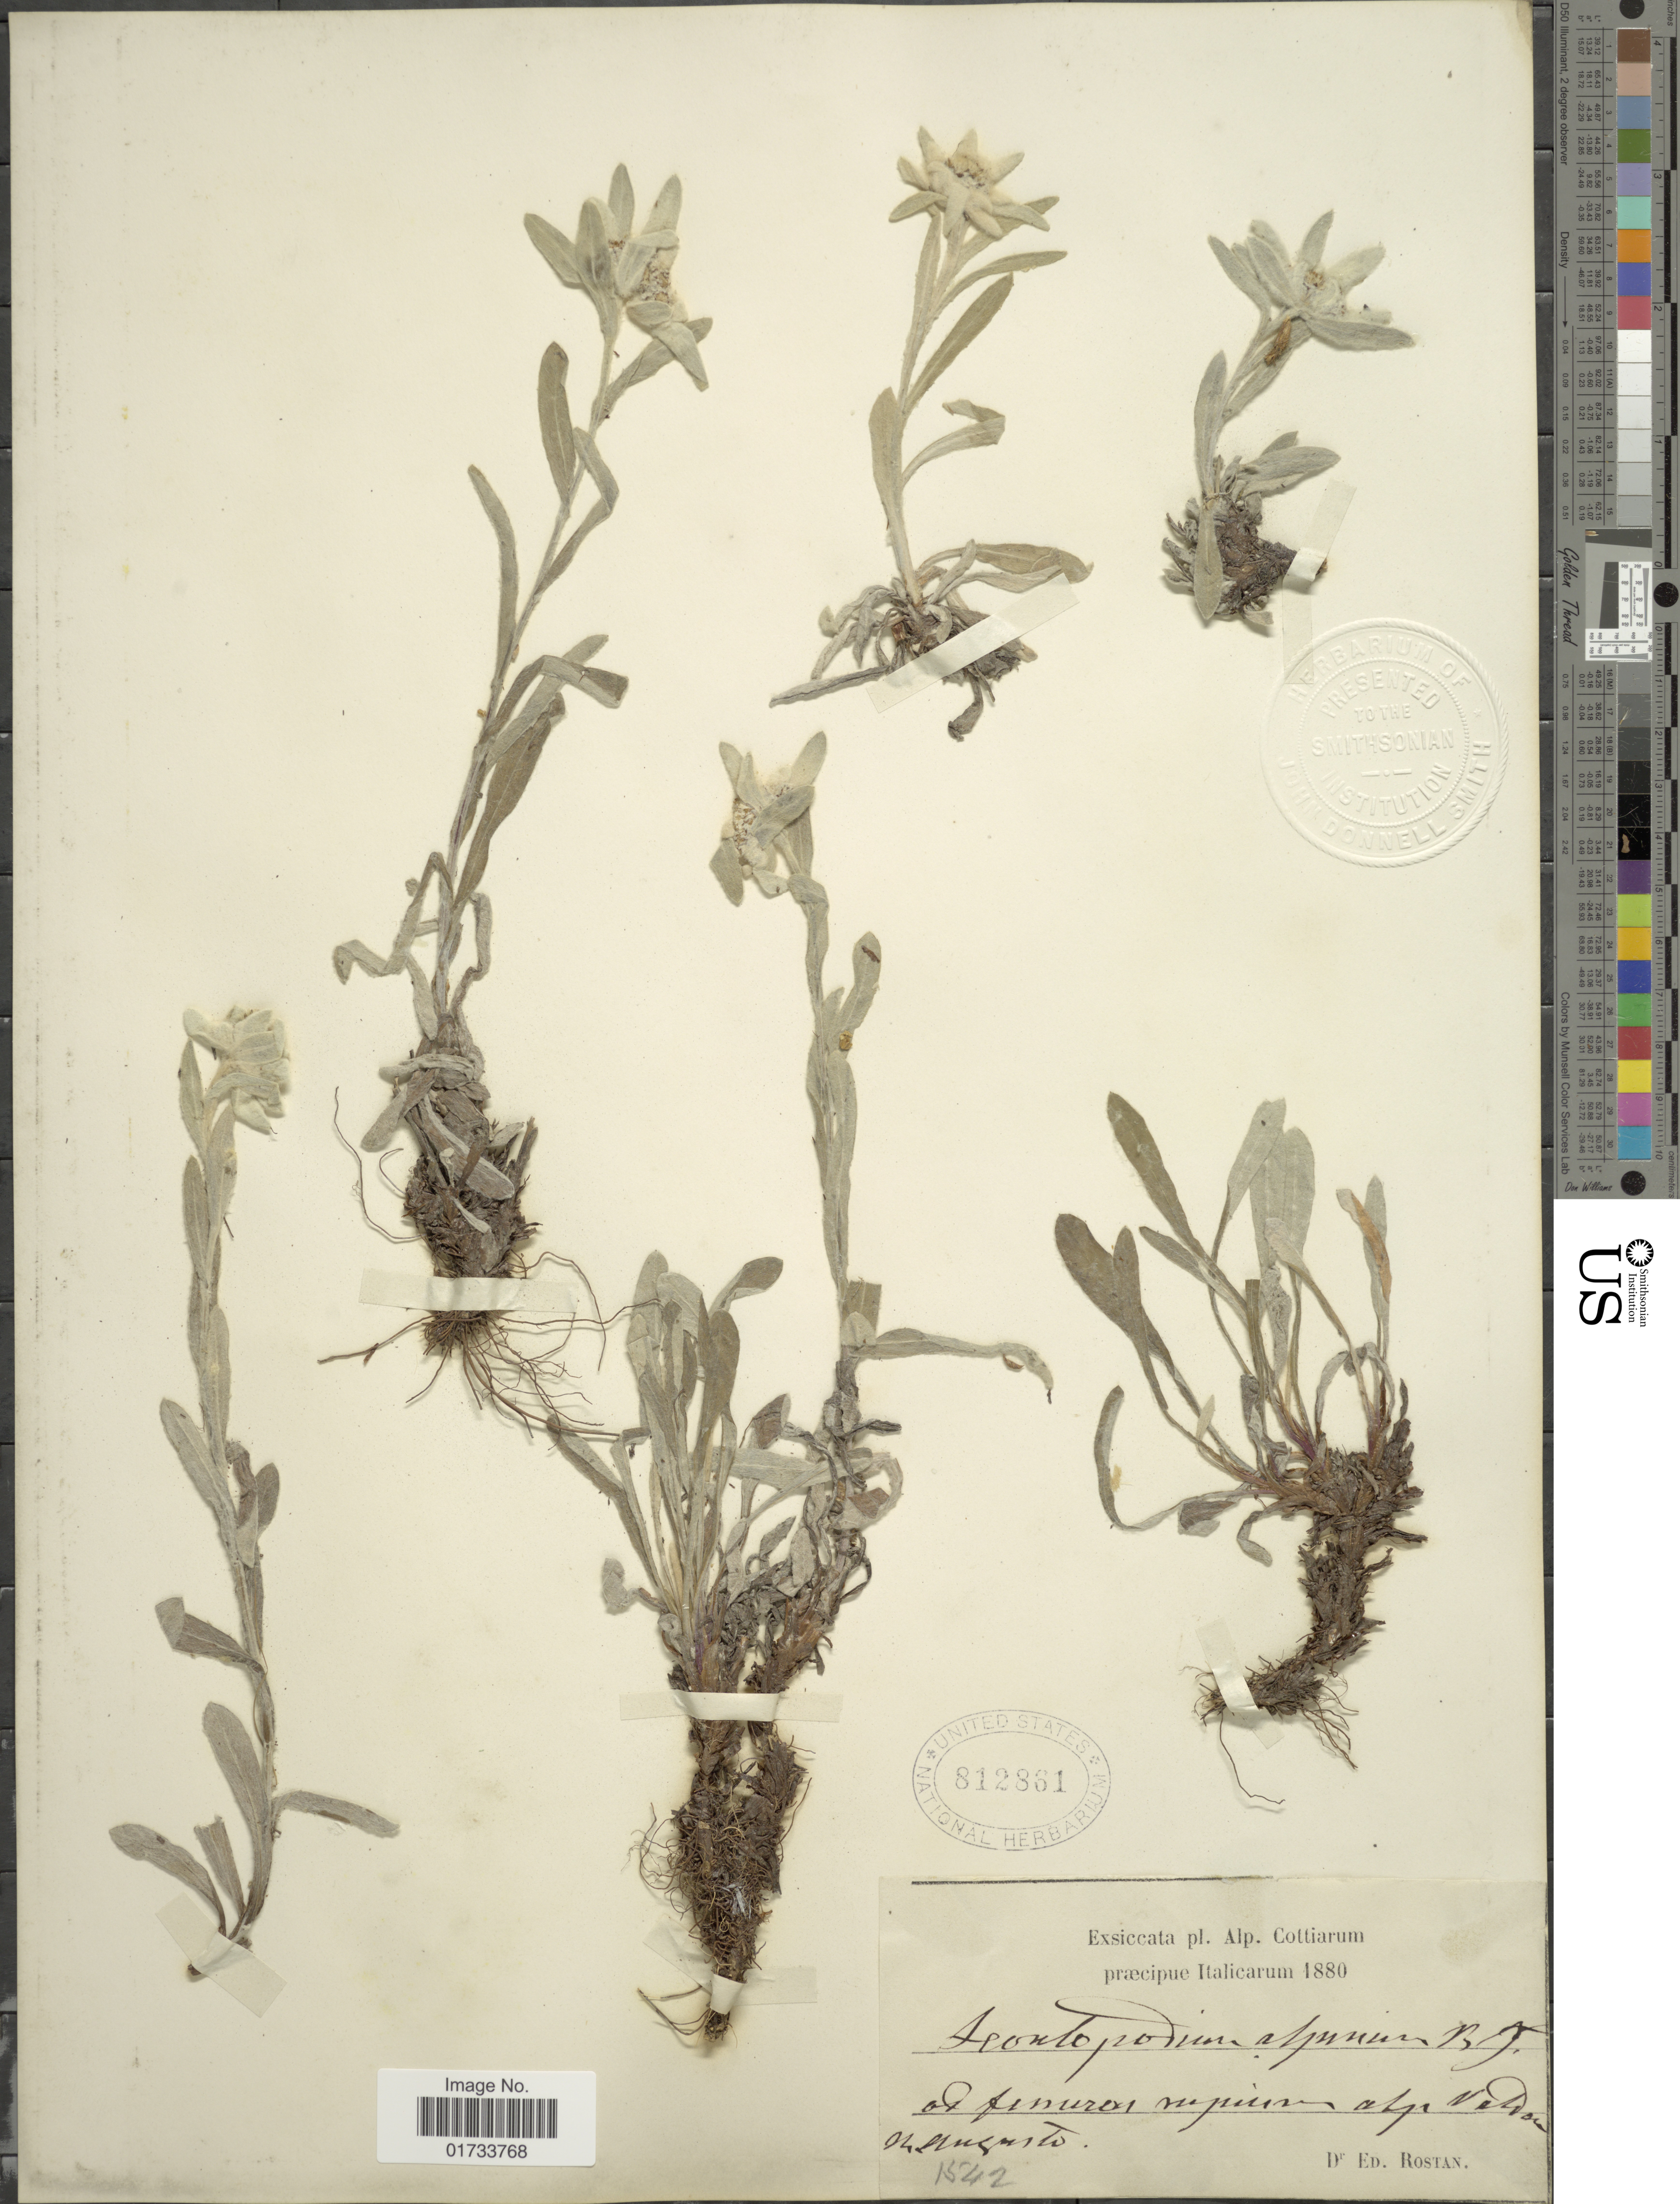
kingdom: Plantae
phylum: Tracheophyta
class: Magnoliopsida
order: Asterales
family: Asteraceae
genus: Leontopodium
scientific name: Leontopodium alpinum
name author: Cass.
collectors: E. Rostan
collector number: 1542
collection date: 1880-08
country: Italy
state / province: Piedmont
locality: Alp. Cottiarum, ad femures alpa Vetoan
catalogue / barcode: US 812861